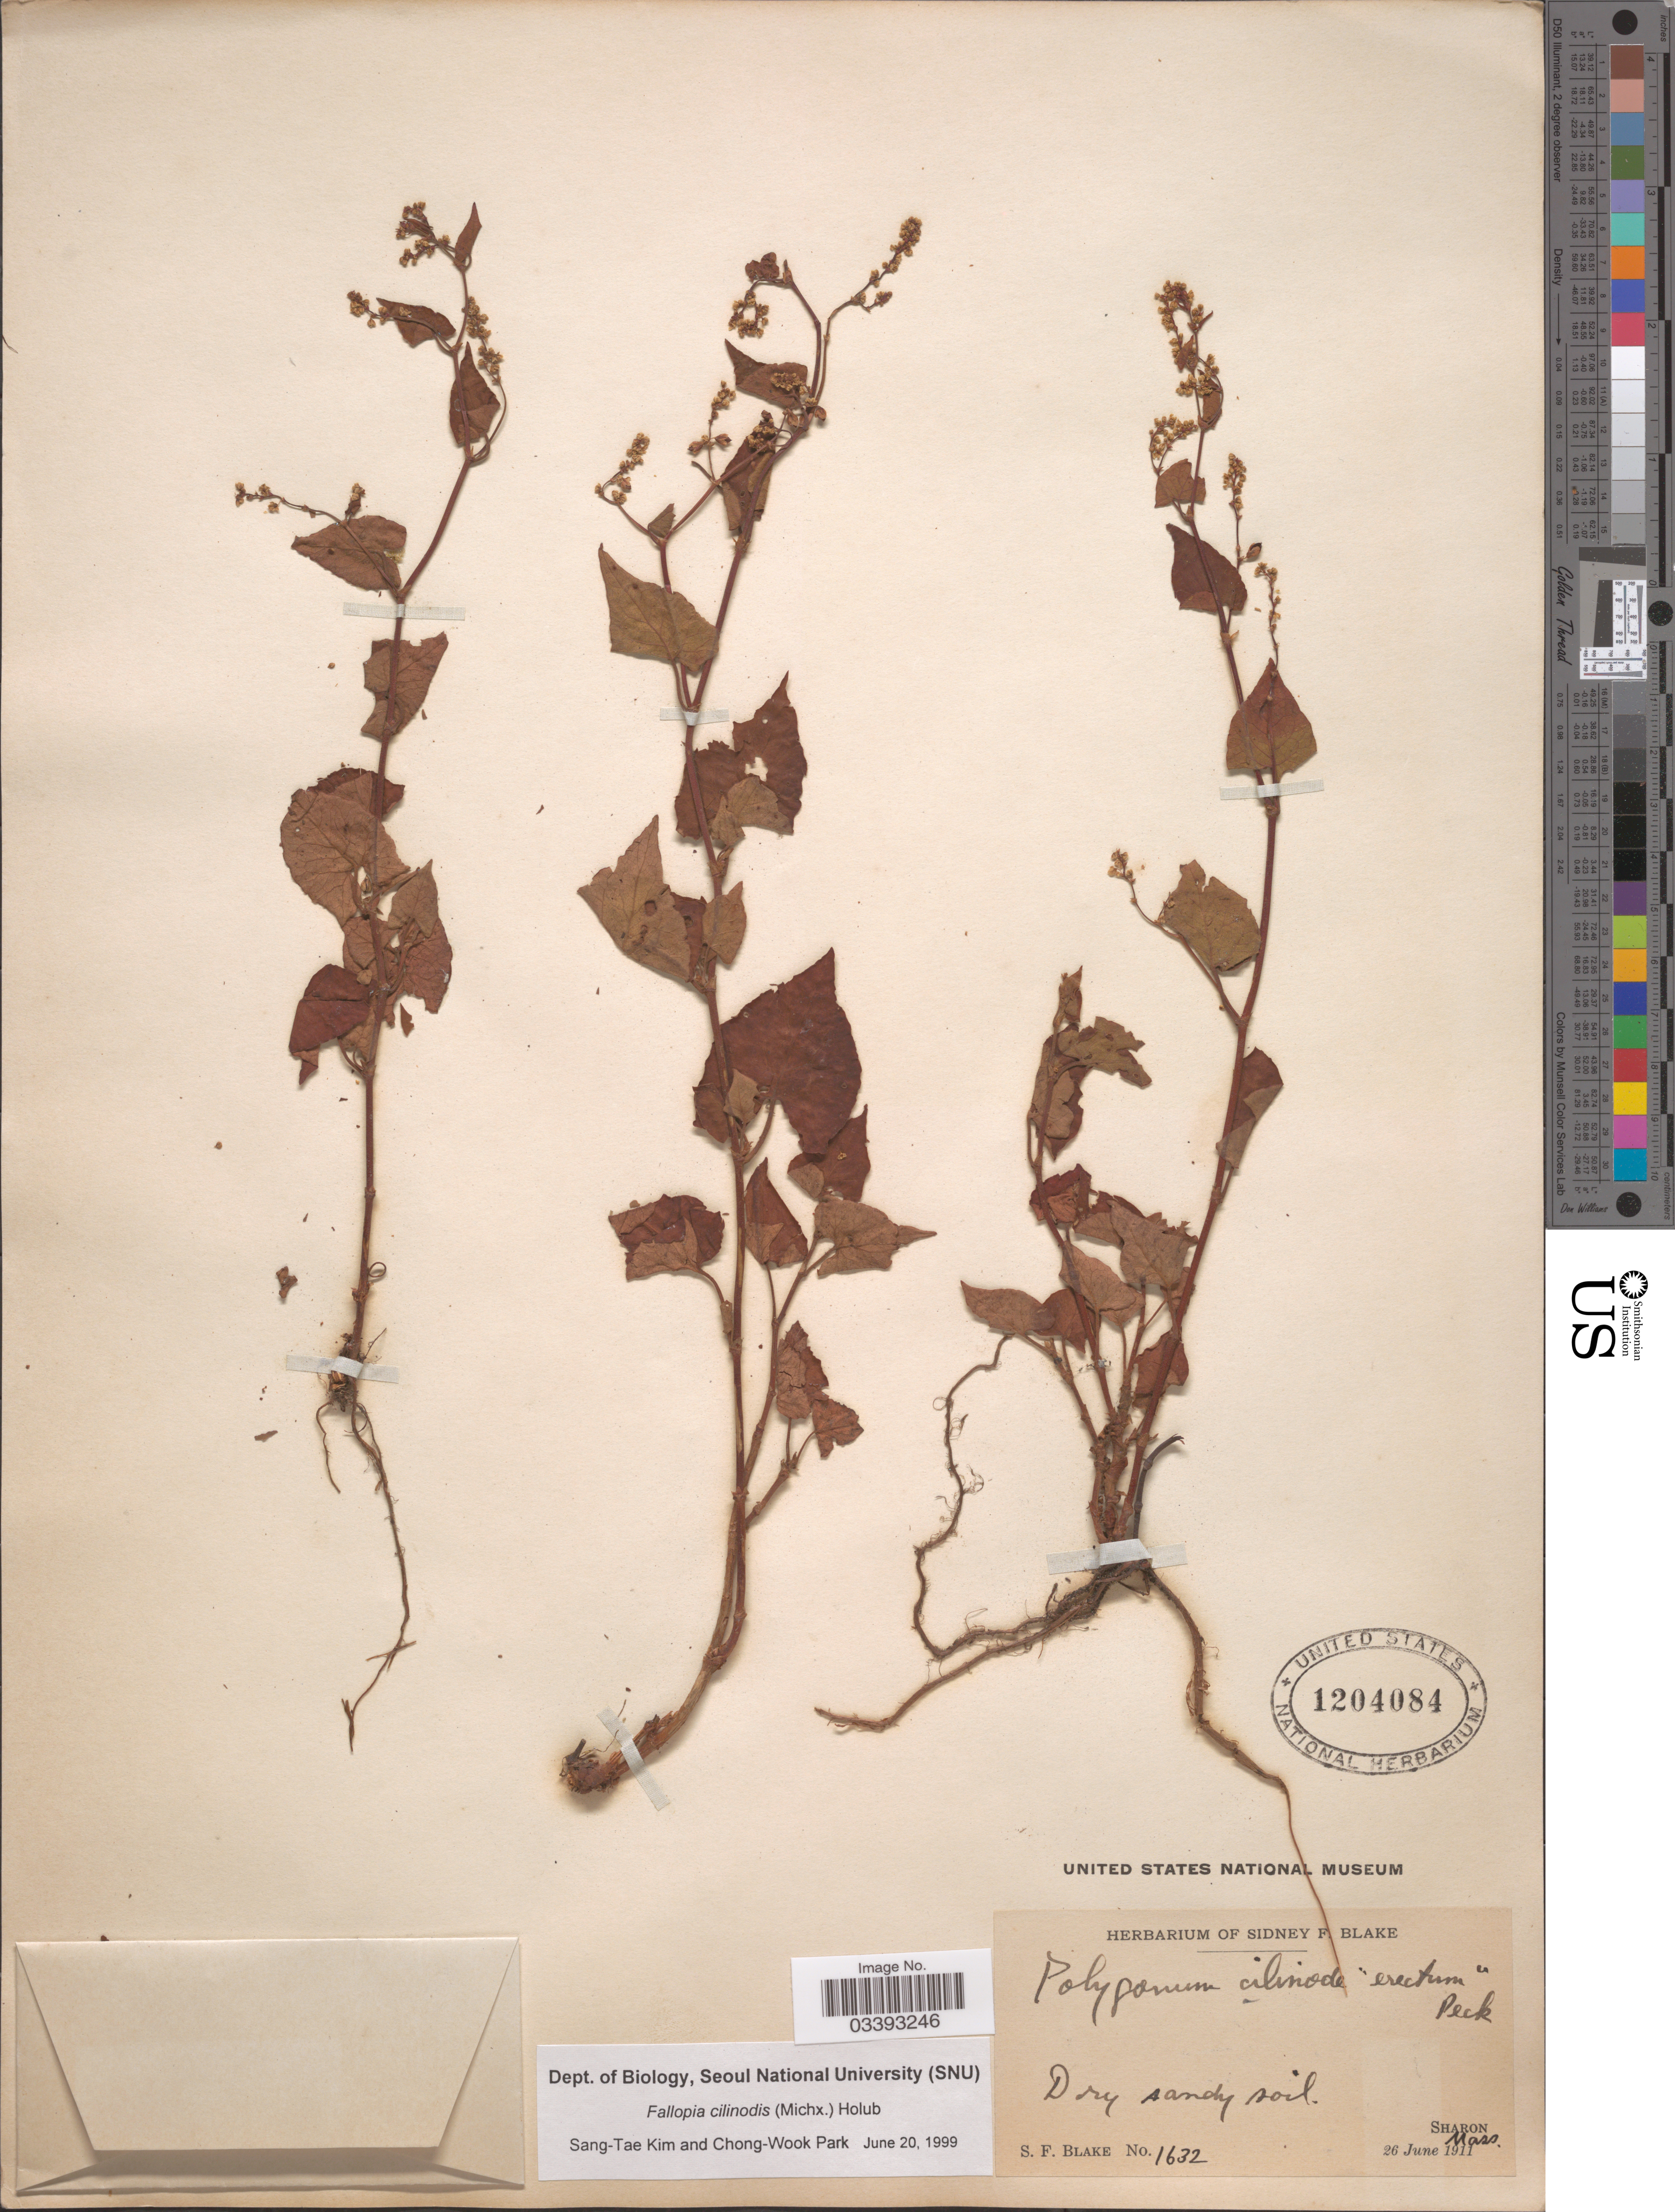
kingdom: Plantae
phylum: Tracheophyta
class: Magnoliopsida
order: Caryophyllales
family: Polygonaceae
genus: Fallopia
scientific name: Fallopia cilinodis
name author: (Michx.) Holub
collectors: S. Blake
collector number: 1632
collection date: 1911-06-26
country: United States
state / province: Massachusetts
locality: Sharon.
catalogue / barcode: US 1204084